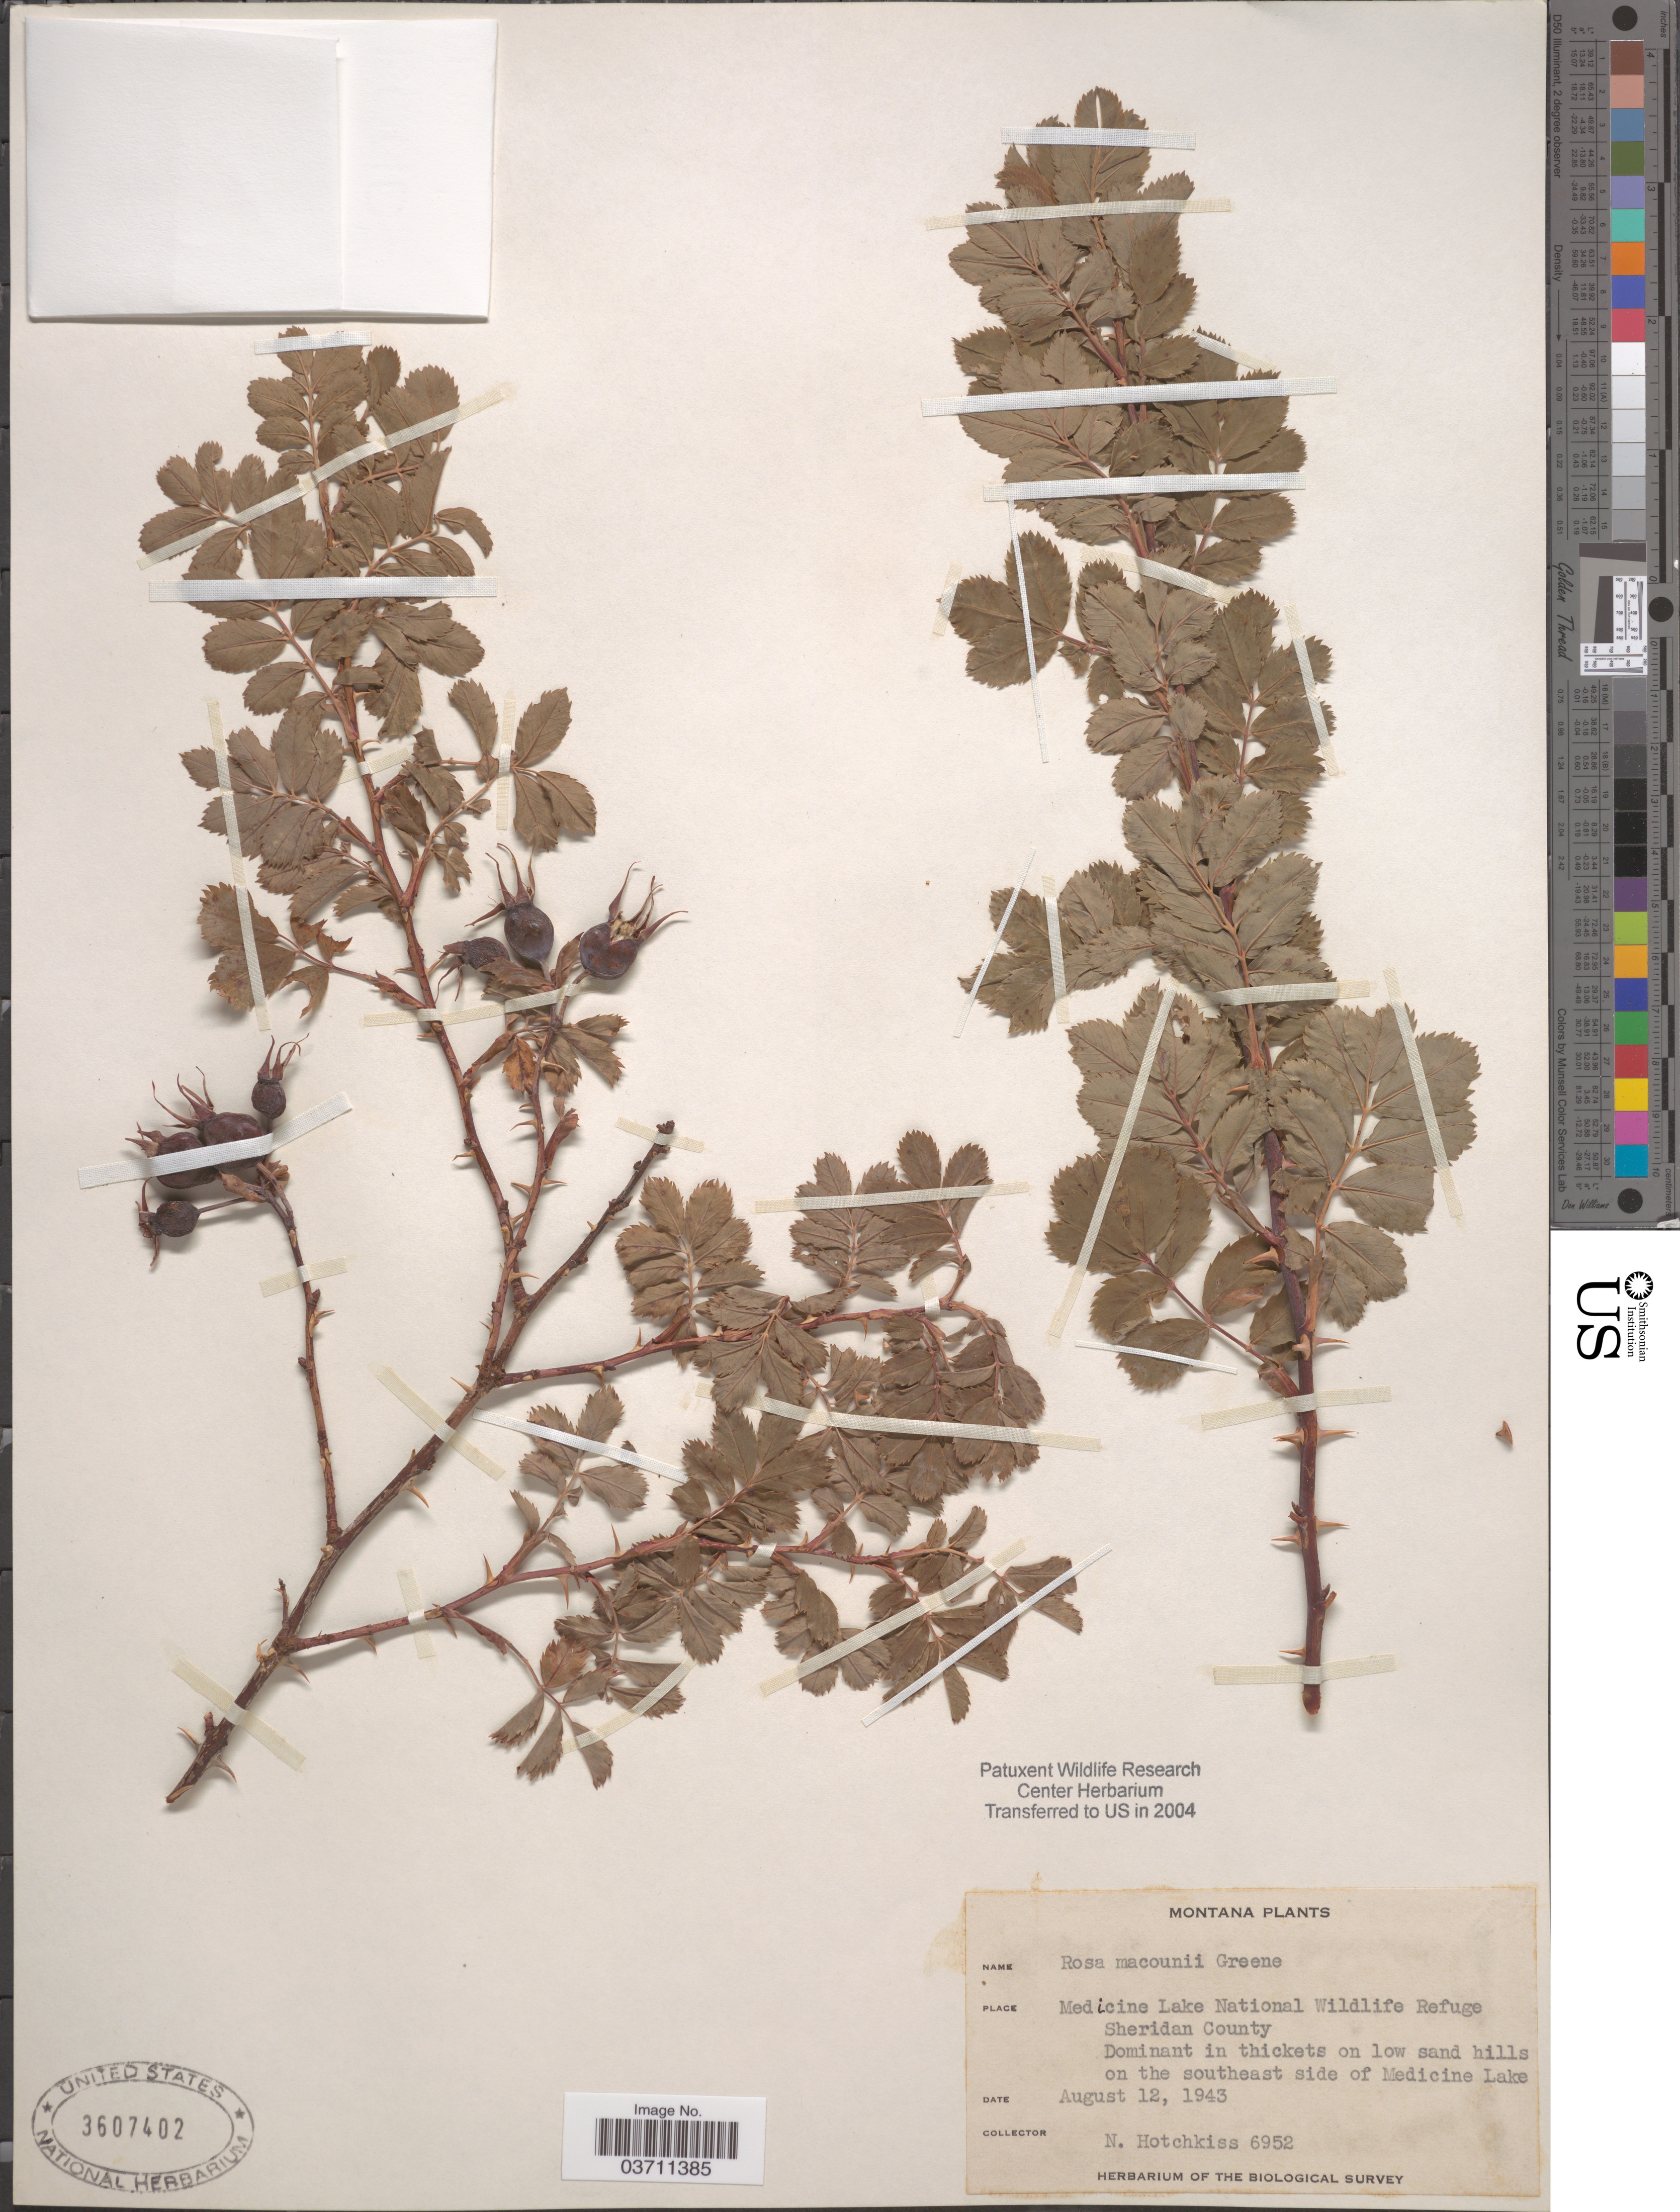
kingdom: Plantae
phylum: Tracheophyta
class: Magnoliopsida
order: Rosales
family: Rosaceae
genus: Rosa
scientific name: Rosa macounii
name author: Greene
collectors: N. Hotchkiss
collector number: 6952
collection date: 1943-08-12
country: United States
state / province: Montana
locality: Medicine Lake National Wildlife Refuge. Sheridan County. On the southeast side of Medicine Lake.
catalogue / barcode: US 3607402